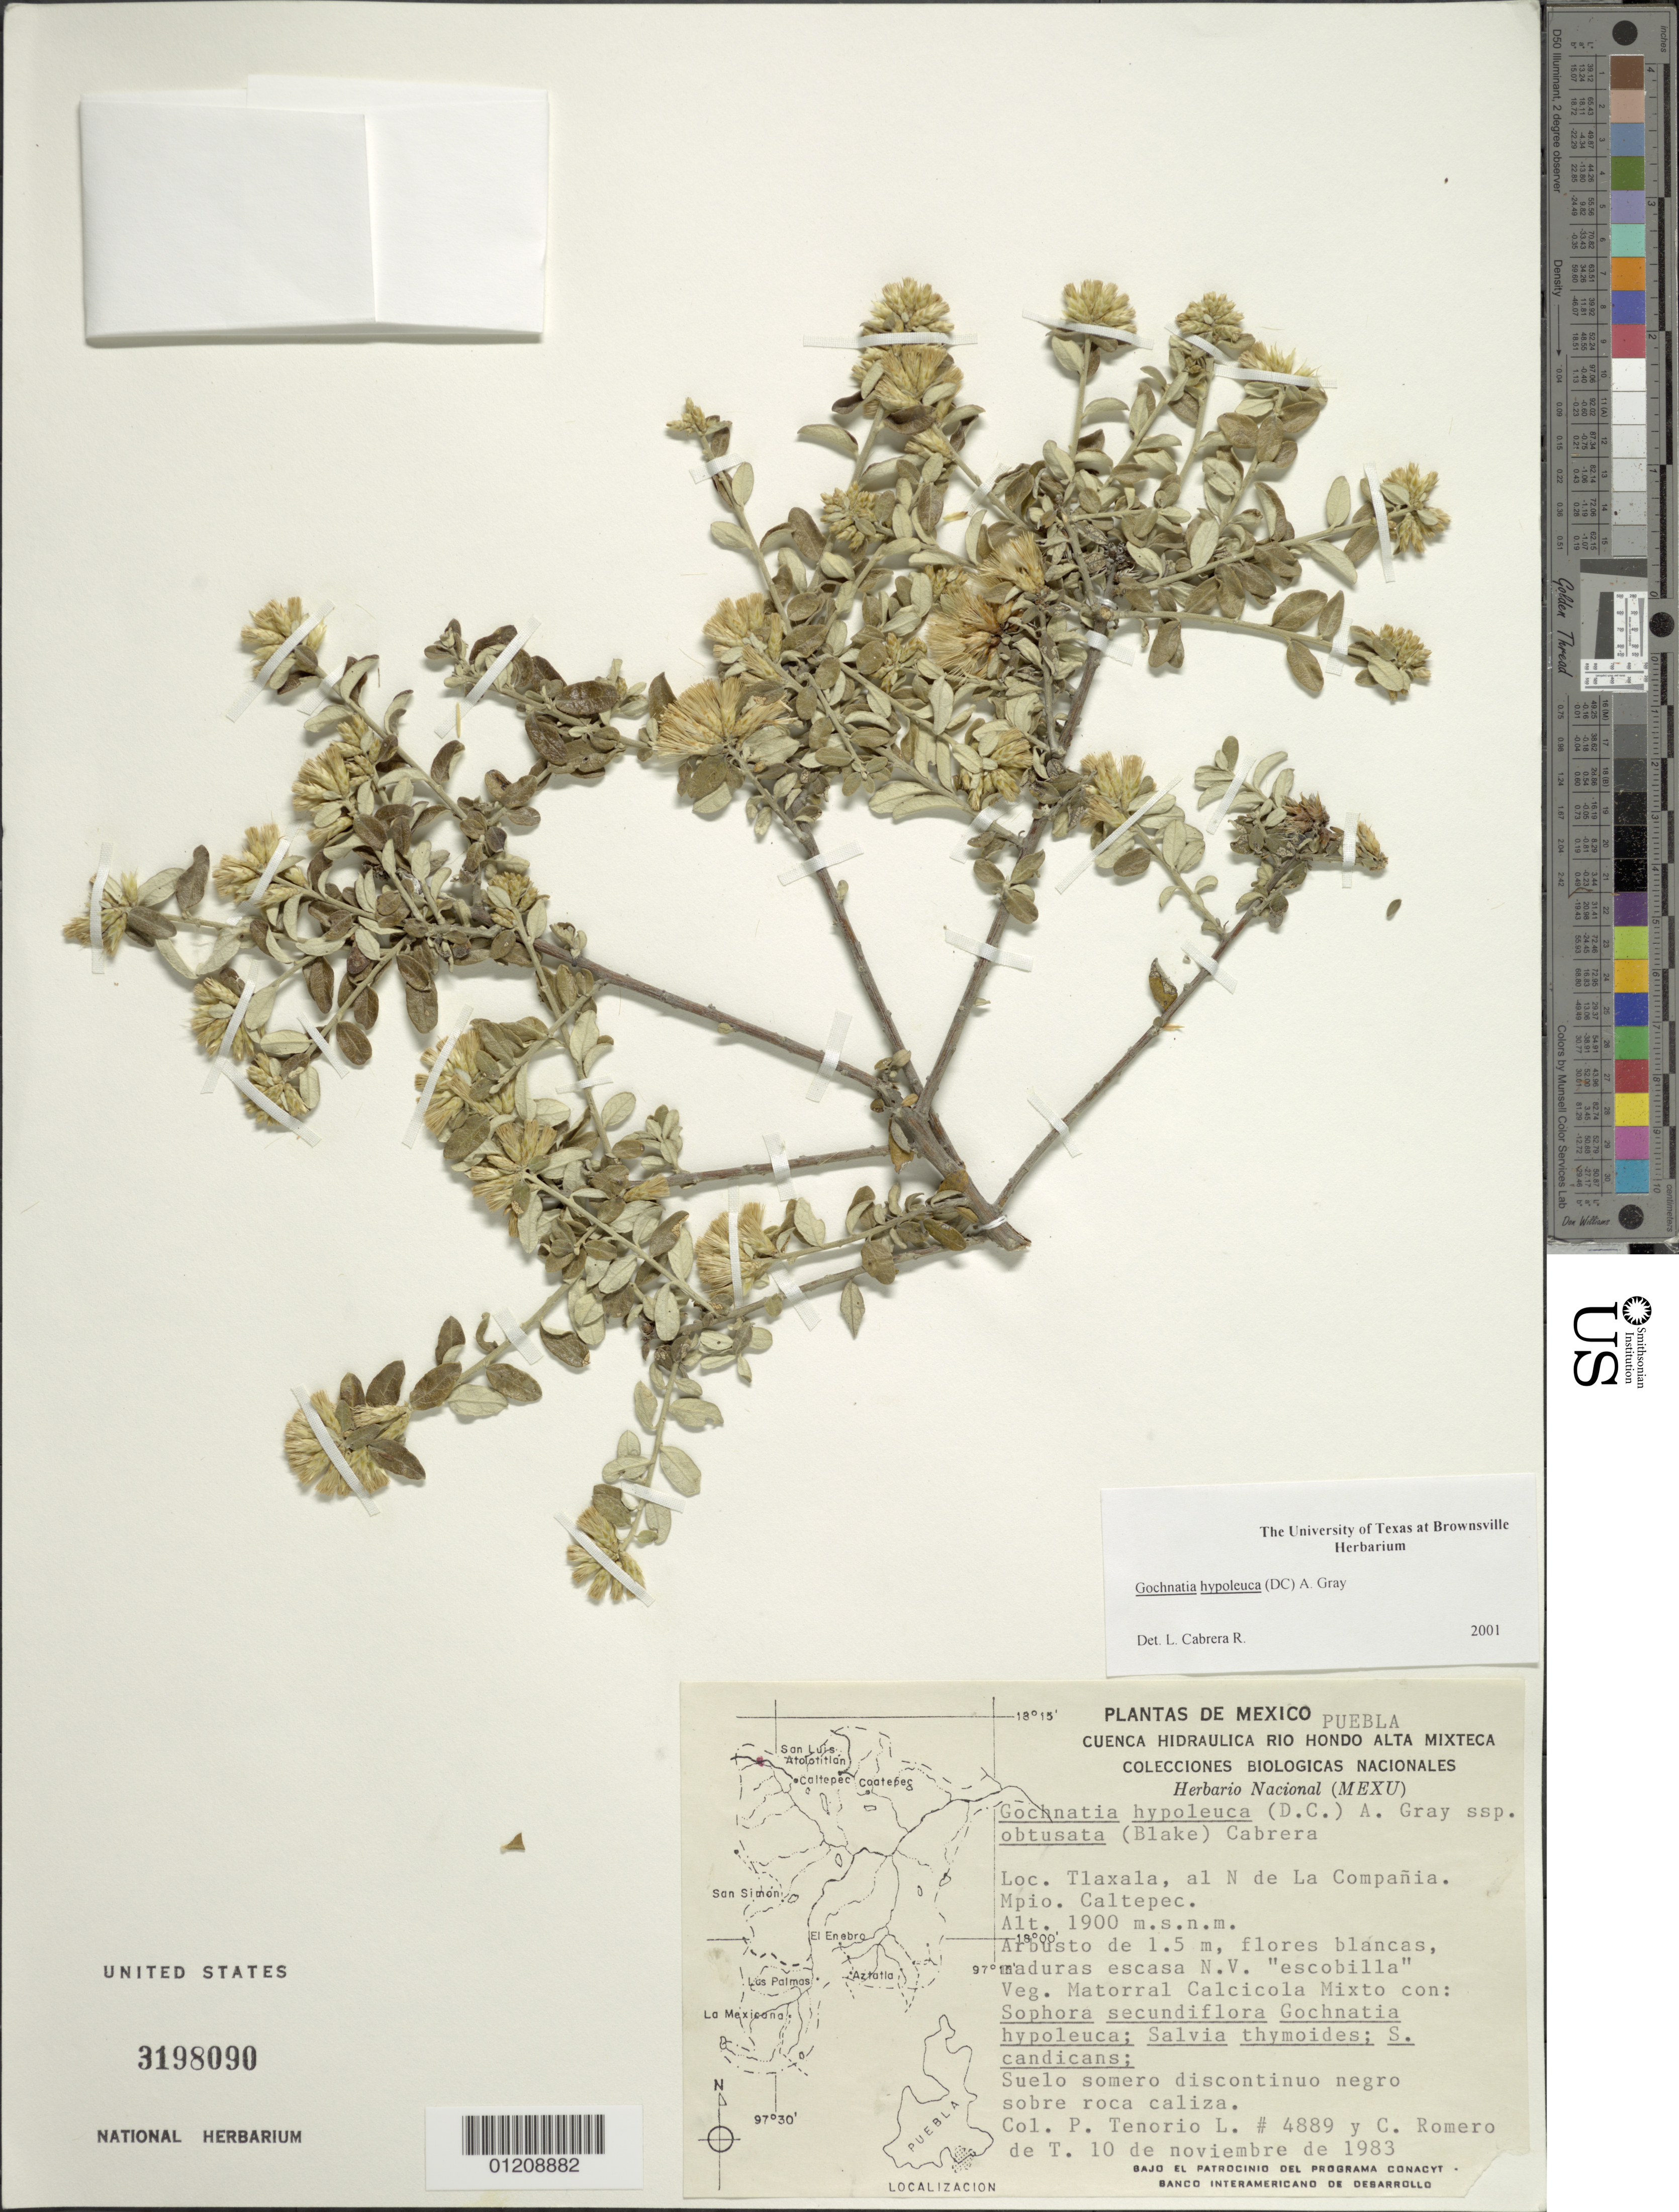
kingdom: Plantae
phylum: Tracheophyta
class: Magnoliopsida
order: Asterales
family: Asteraceae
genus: Gochnatia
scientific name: Gochnatia obtusata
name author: S.F. Blake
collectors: P. Tenorio L. & C. Romero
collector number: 4889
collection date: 1983-11-10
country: Mexico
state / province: Puebla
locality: Tlaxala, al N do La Campania. Mpio. Caltepec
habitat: Suelo somero discontinuo nigro sobre roca caliza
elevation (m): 1900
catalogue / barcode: US 3198090